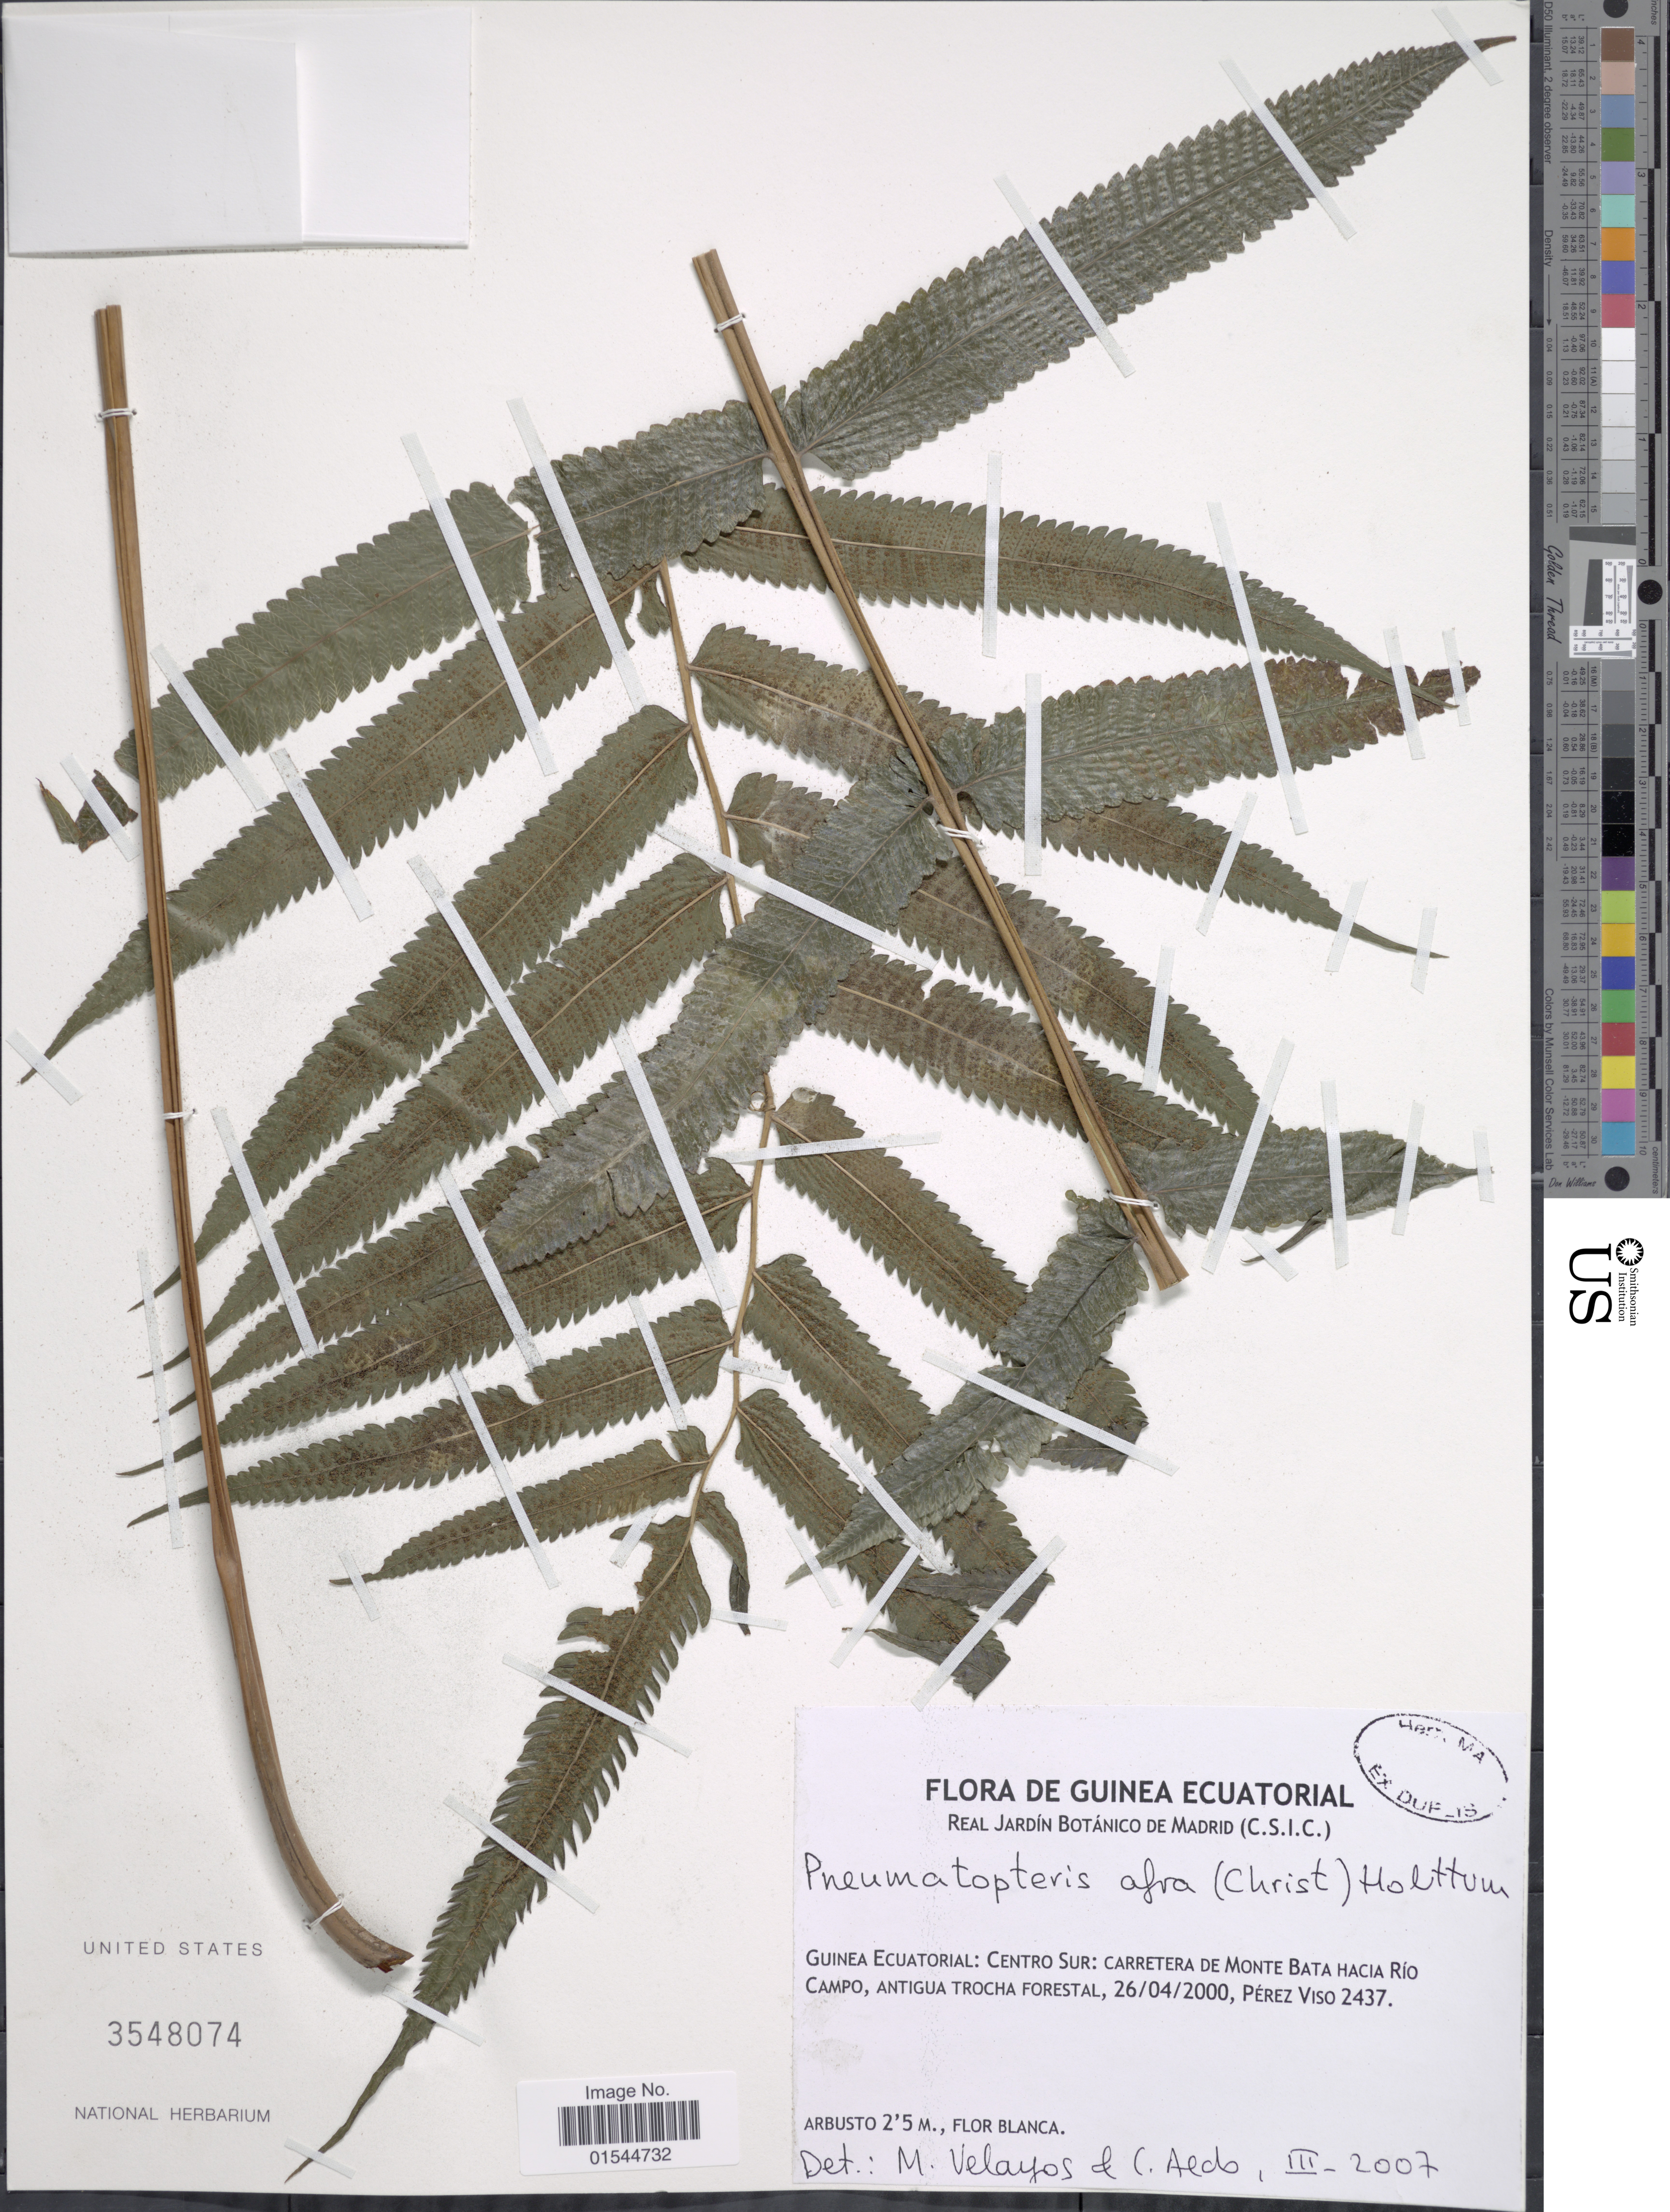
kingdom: Plantae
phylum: Tracheophyta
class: Polypodiopsida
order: Polypodiales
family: Thelypteridaceae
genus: Pneumatopteris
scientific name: Pneumatopteris afra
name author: (Christ) Holttum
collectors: R. Perez Viso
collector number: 2437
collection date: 2000-04-26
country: Equatorial Guinea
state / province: Centro Sur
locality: Guinea Ecuatorial: Centro Sur: carretera de Monte Bata Hacia Rio Campo, Antigua Trocha Forestal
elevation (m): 2.5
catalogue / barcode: US 3548074